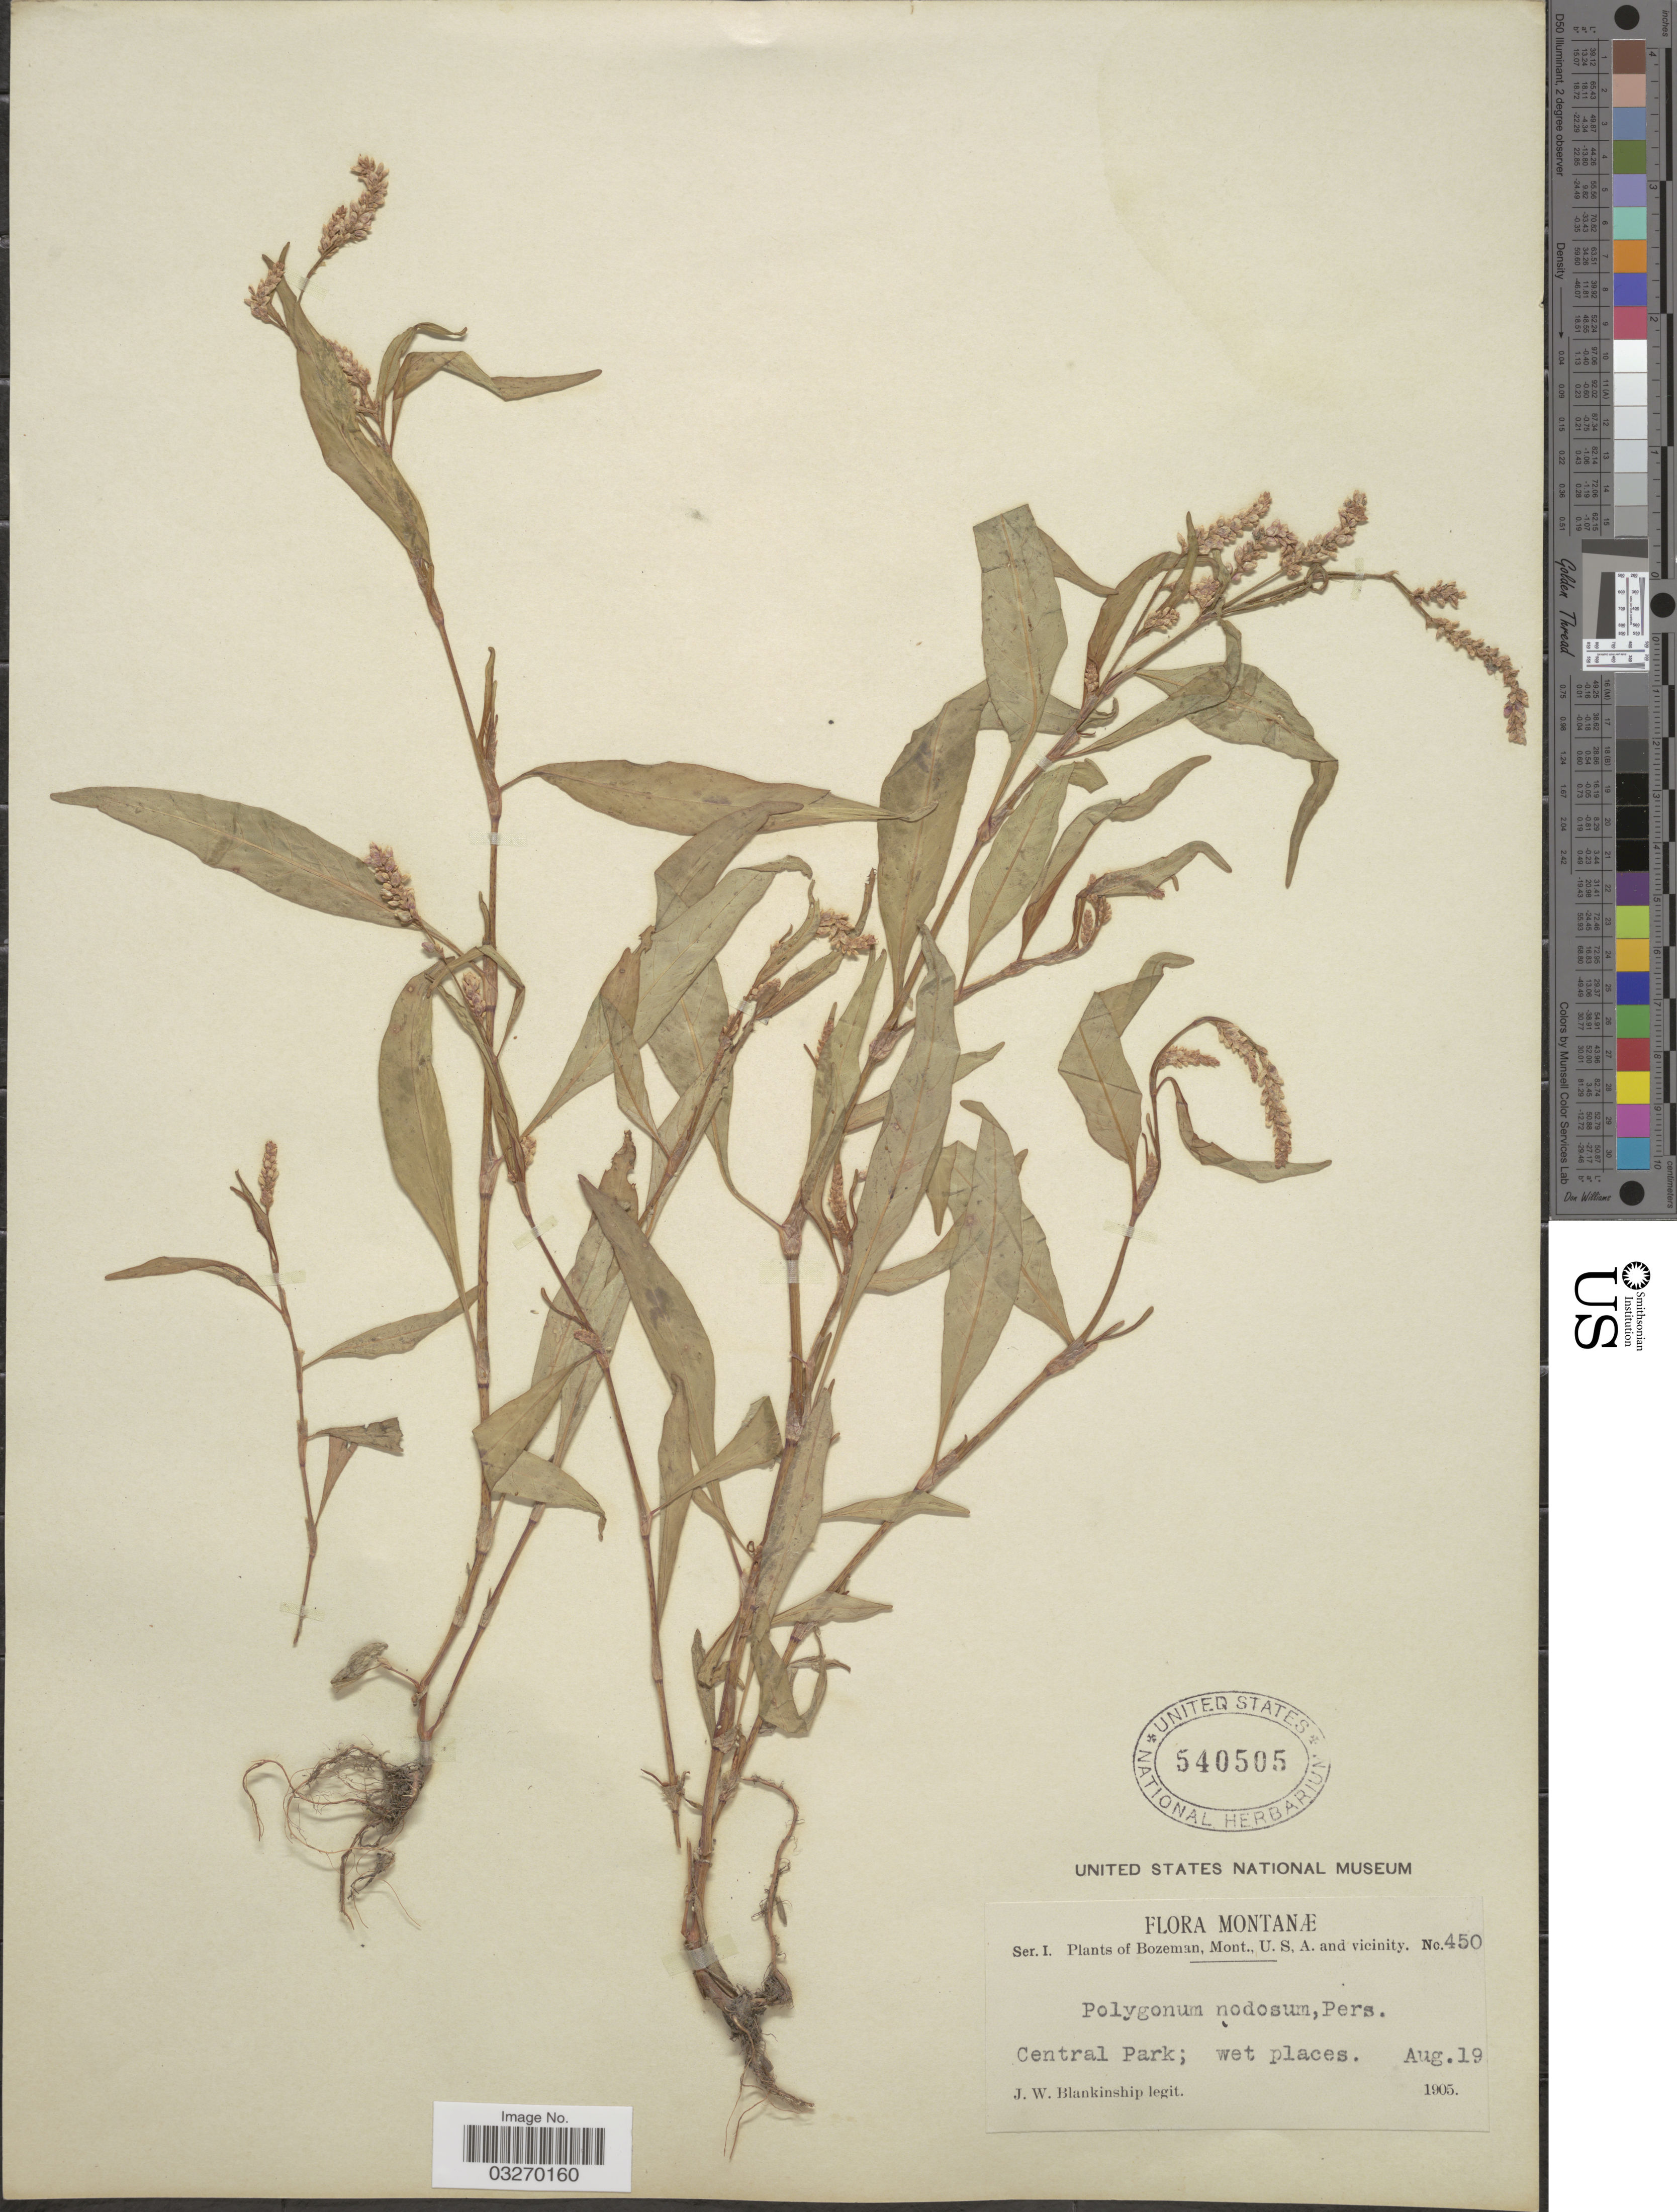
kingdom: Plantae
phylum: Tracheophyta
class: Magnoliopsida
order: Caryophyllales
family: Polygonaceae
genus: Persicaria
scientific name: Persicaria lapathifolia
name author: (L.) Delarbre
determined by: Atha, D. E.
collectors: J. W. Blankinship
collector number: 450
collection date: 1905-08-19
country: United States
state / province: Montana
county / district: Gallatin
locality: Bozeman, Mont., U.S.A. and vicinity. Central Park.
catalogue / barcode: US 540505